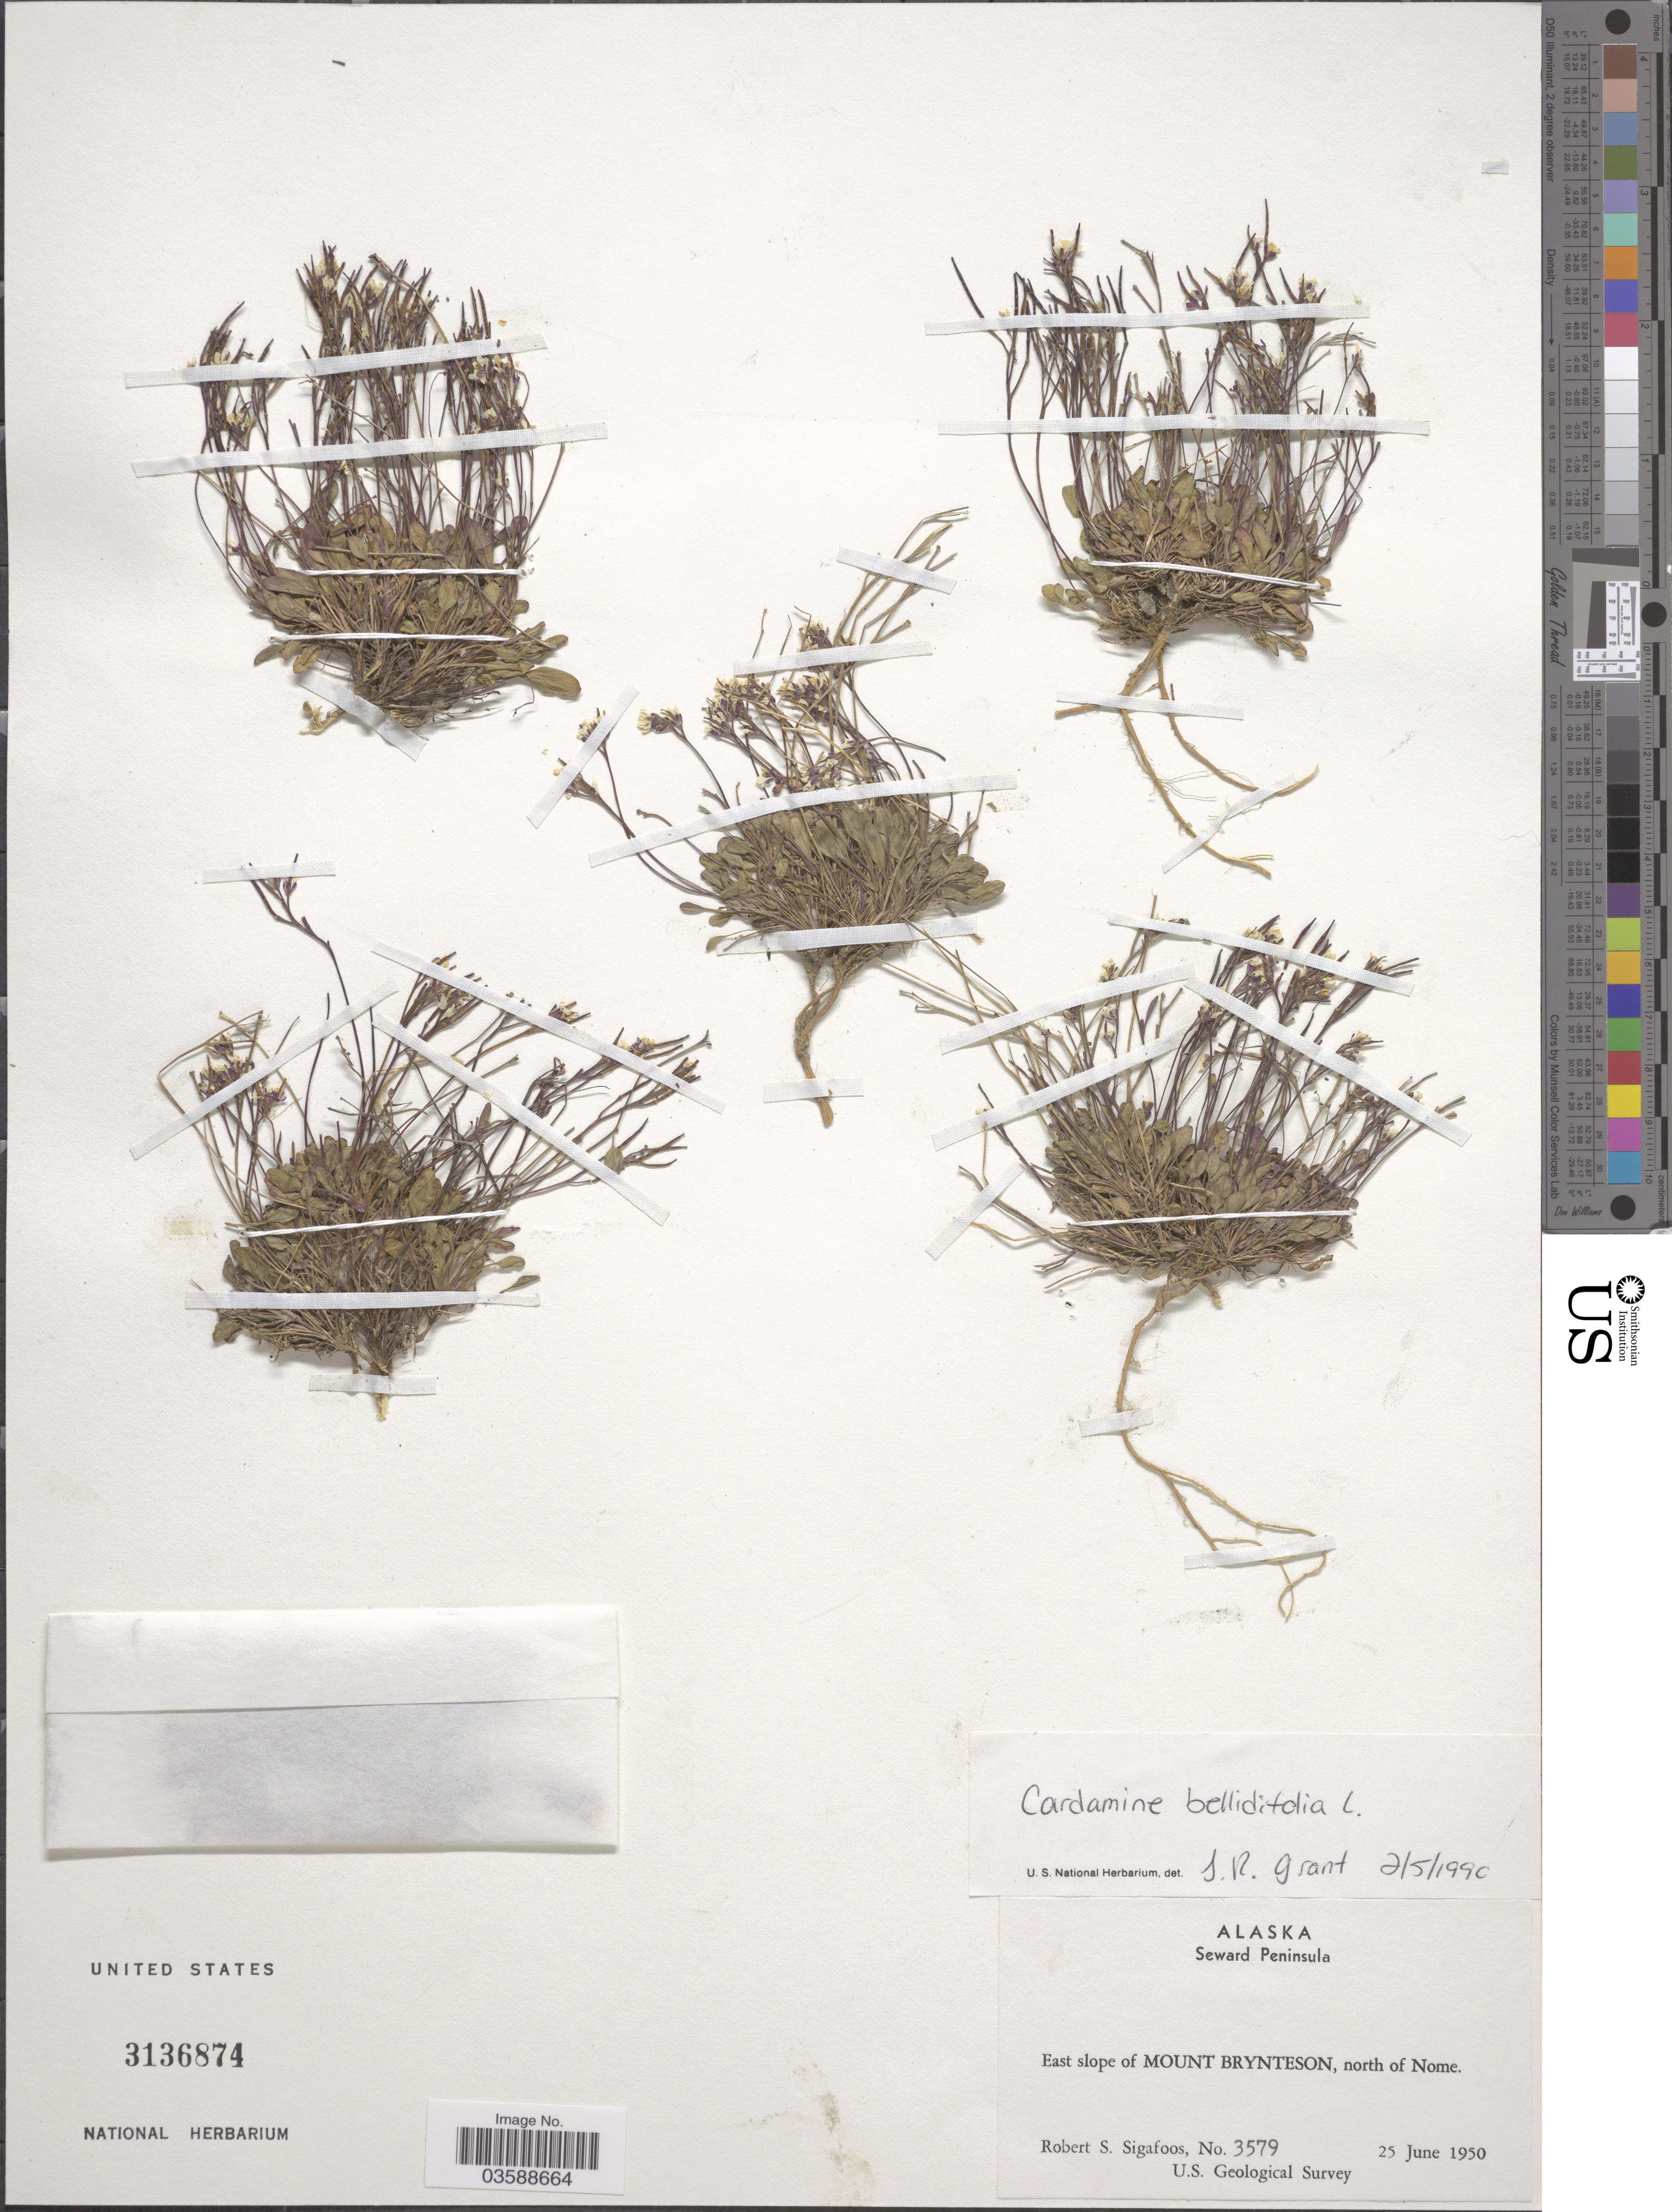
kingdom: Plantae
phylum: Tracheophyta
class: Magnoliopsida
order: Brassicales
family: Brassicaceae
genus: Cardamine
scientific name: Cardamine bellidifolia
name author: L.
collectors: R. Sigafoos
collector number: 3579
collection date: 1950-06-25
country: United States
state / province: Alaska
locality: Seward Peninsula. East slope of Mount Brynteson, north of Nome.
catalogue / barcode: US 3136874